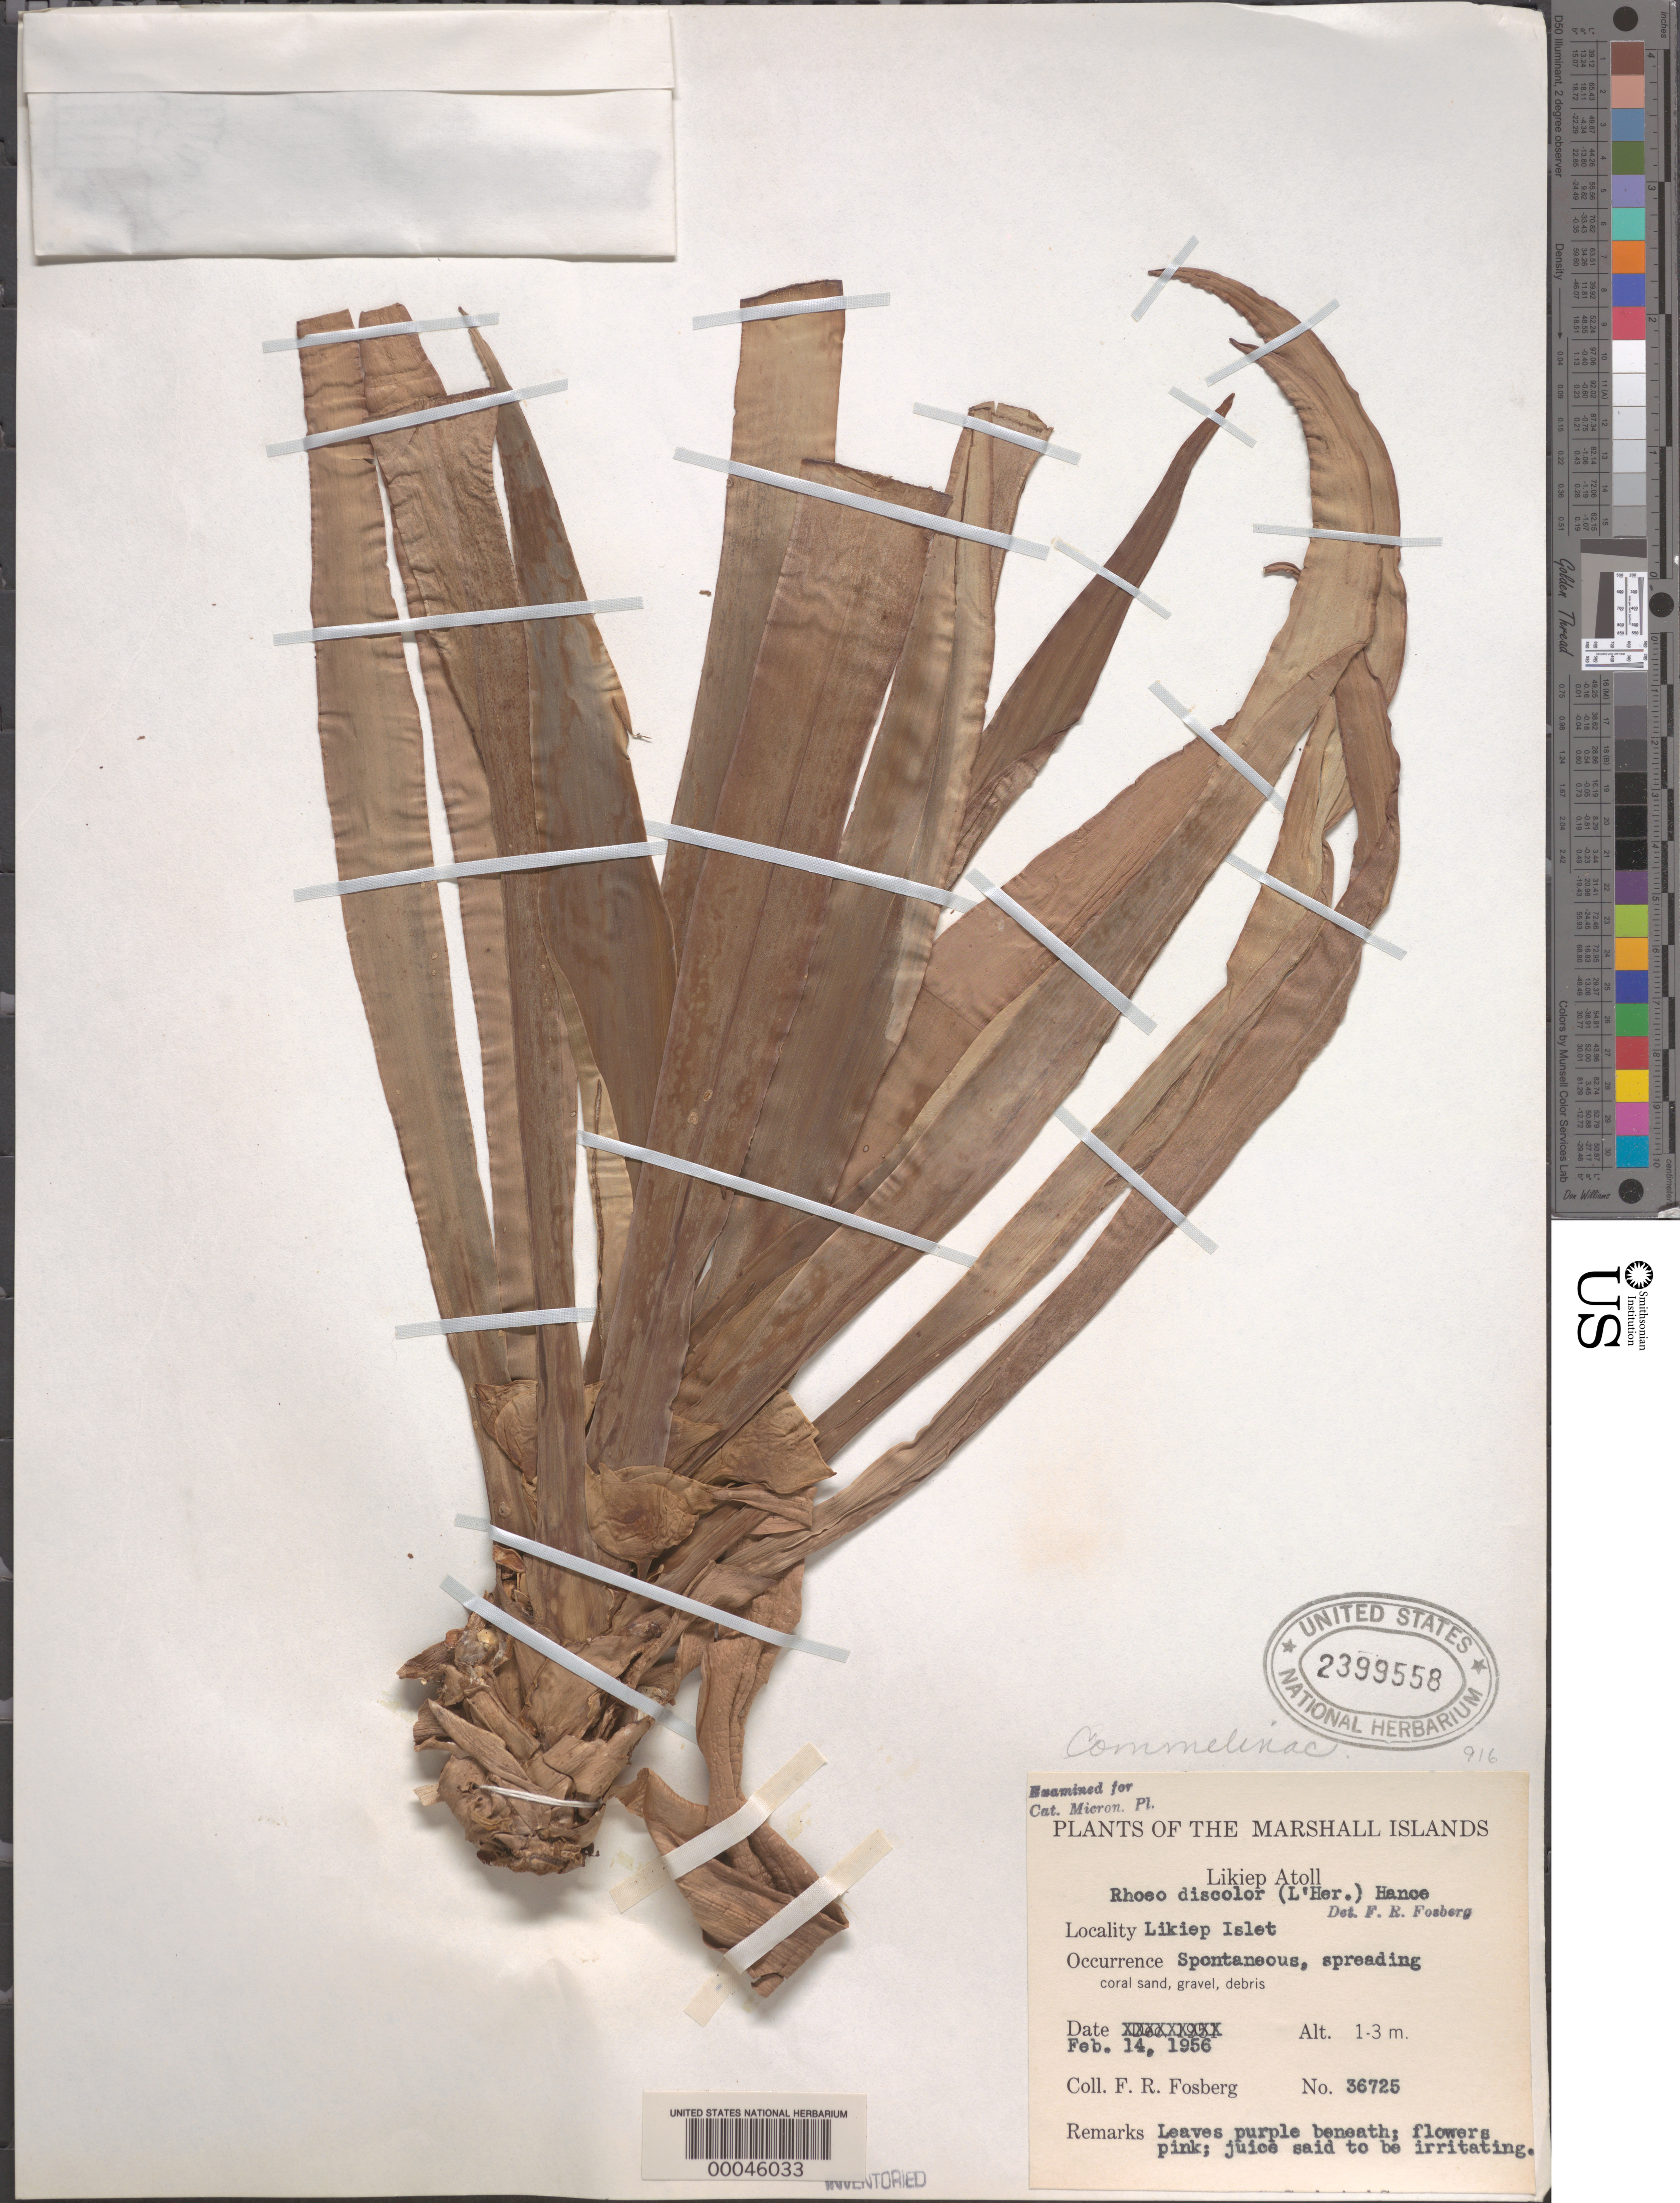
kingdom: Plantae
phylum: Tracheophyta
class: Liliopsida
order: Commelinales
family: Commelinaceae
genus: Tradescantia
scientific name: Tradescantia spathacea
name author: Sw.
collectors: F. R. Fosberg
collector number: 36725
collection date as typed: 14 Feb 1956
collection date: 1956-02-14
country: Marshall Islands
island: Likiep Island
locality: Likiep Islet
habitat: Coral sand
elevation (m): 1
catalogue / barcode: US 2399558